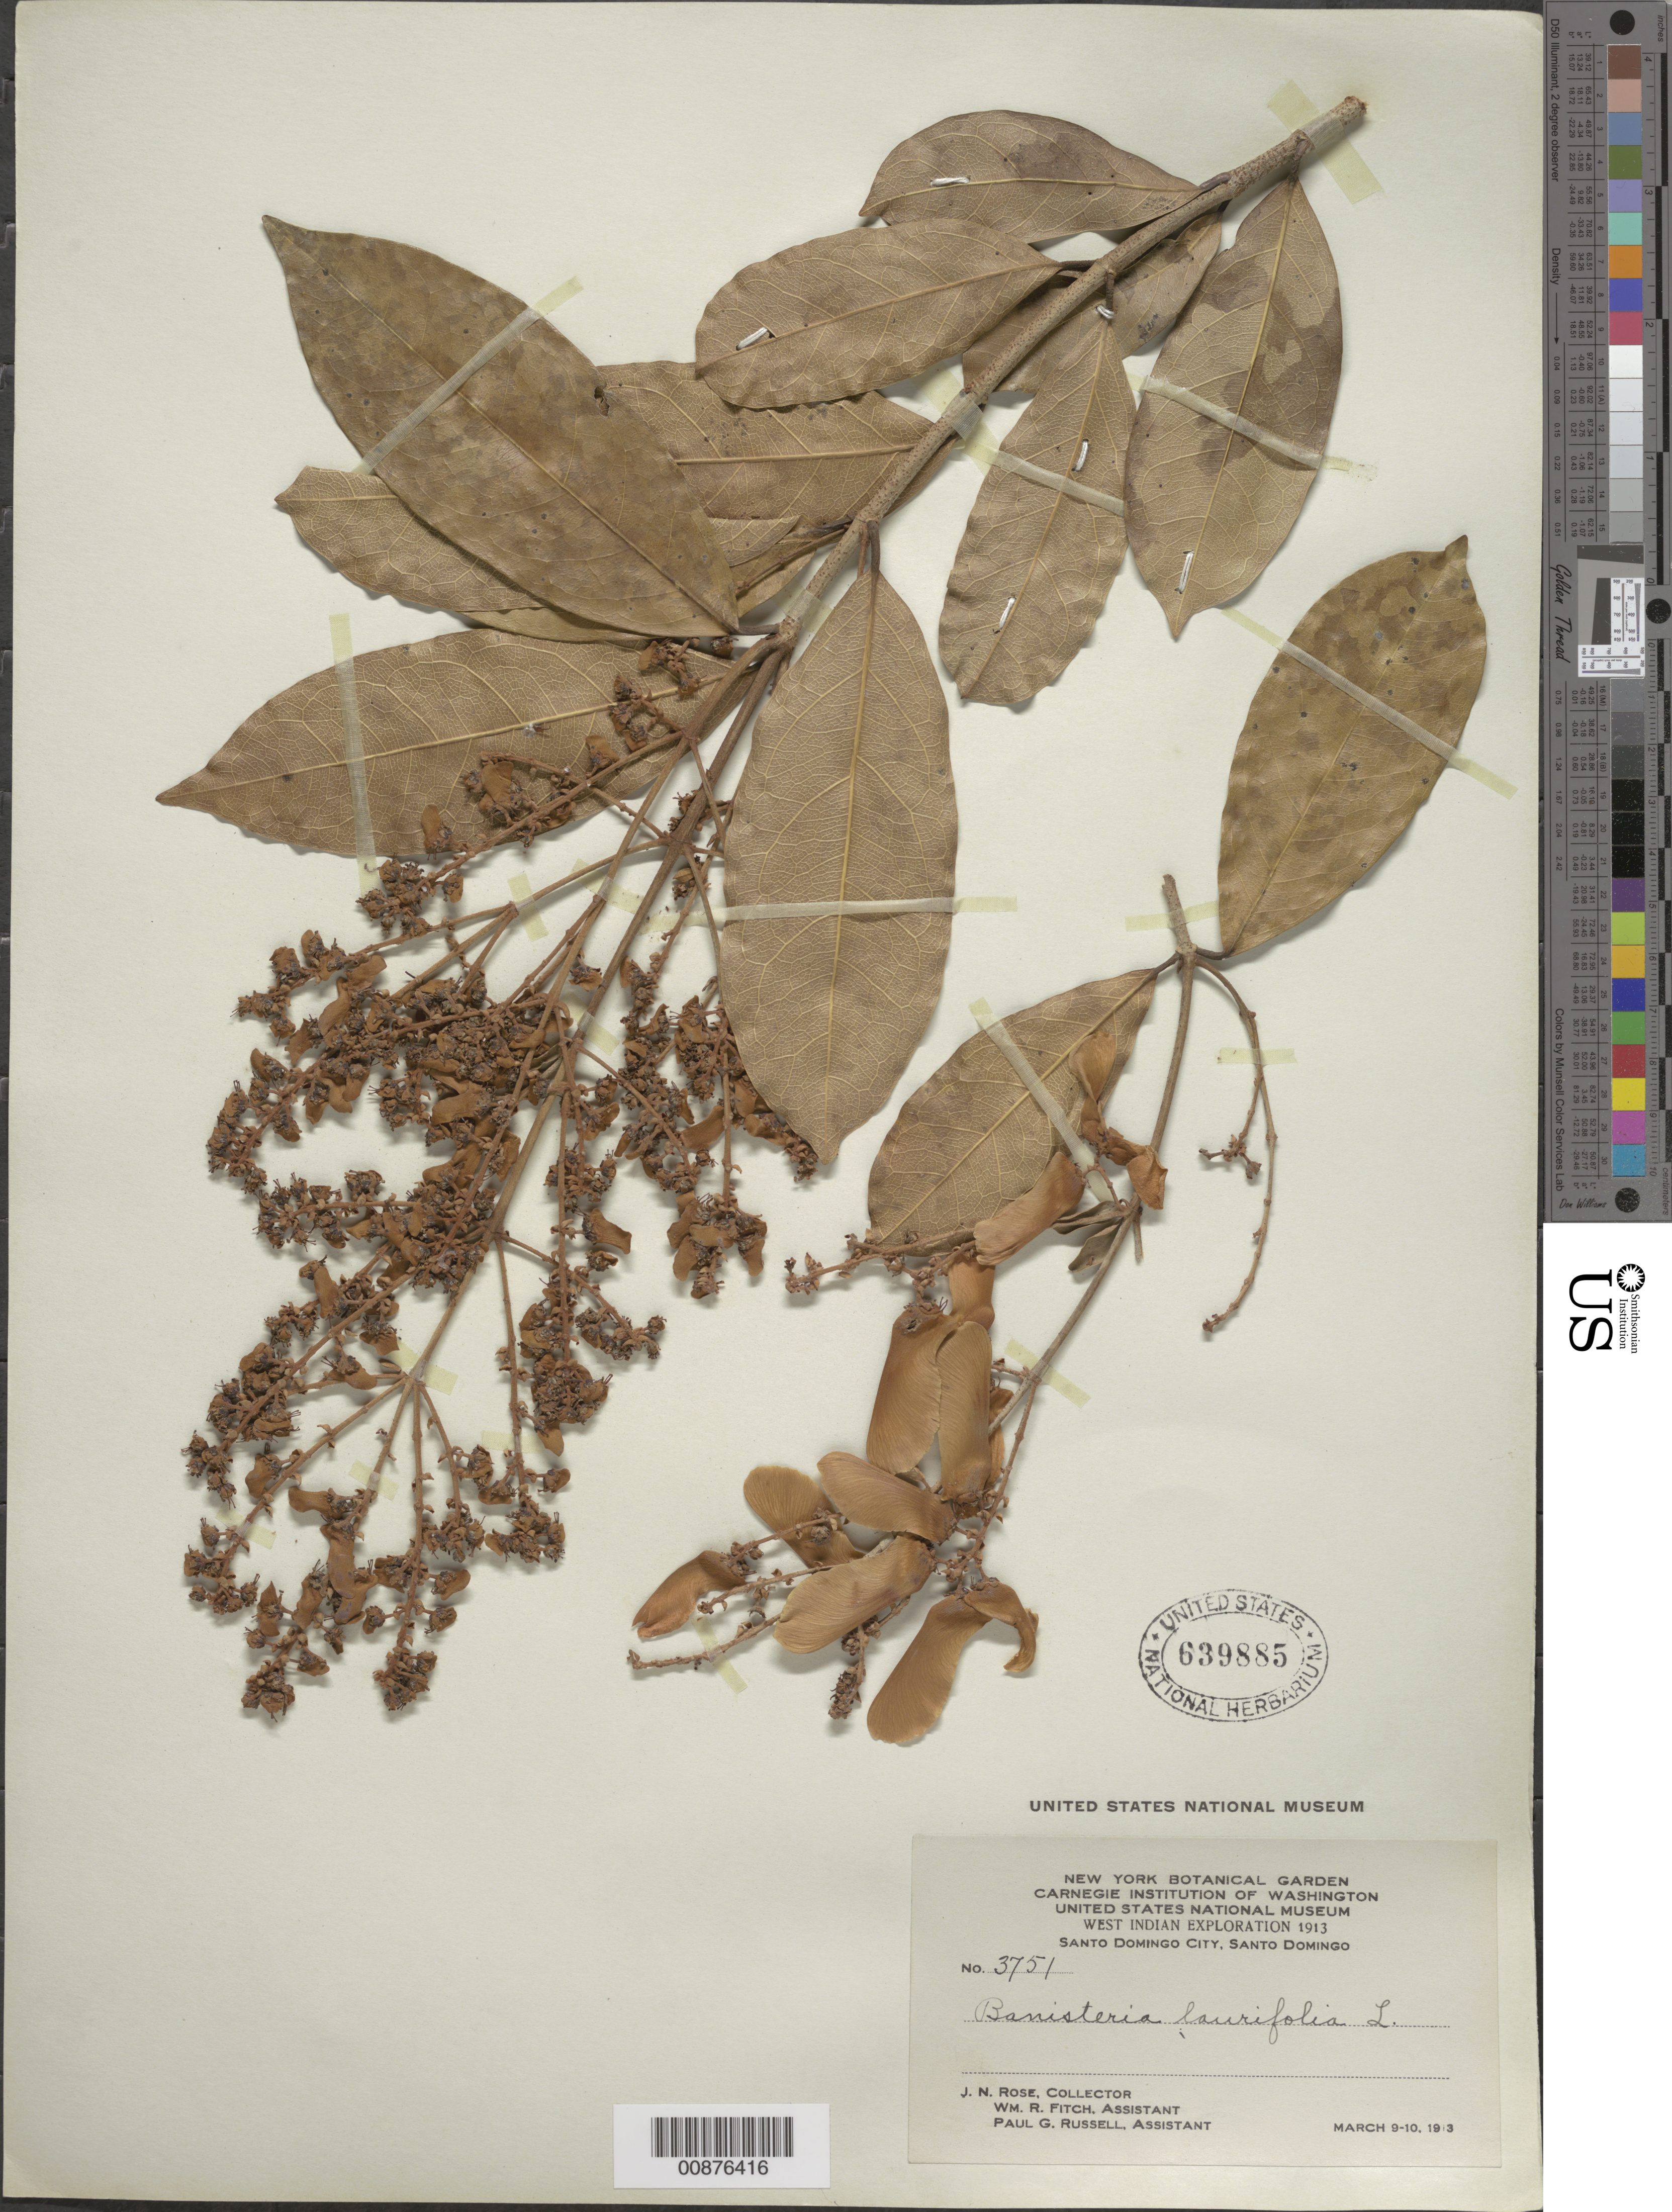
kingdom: Plantae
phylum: Tracheophyta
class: Magnoliopsida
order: Malpighiales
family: Malpighiaceae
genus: Heteropterys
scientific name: Heteropterys laurifolia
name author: (L.) A. Juss.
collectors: J. N. Rose, W. R. Fitch & P. G. Russell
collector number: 3751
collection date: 1913-03-09/1913-03-10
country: Dominican Republic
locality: West Indian. Santo Domingo City, Santo Domingo.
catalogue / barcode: US 639885